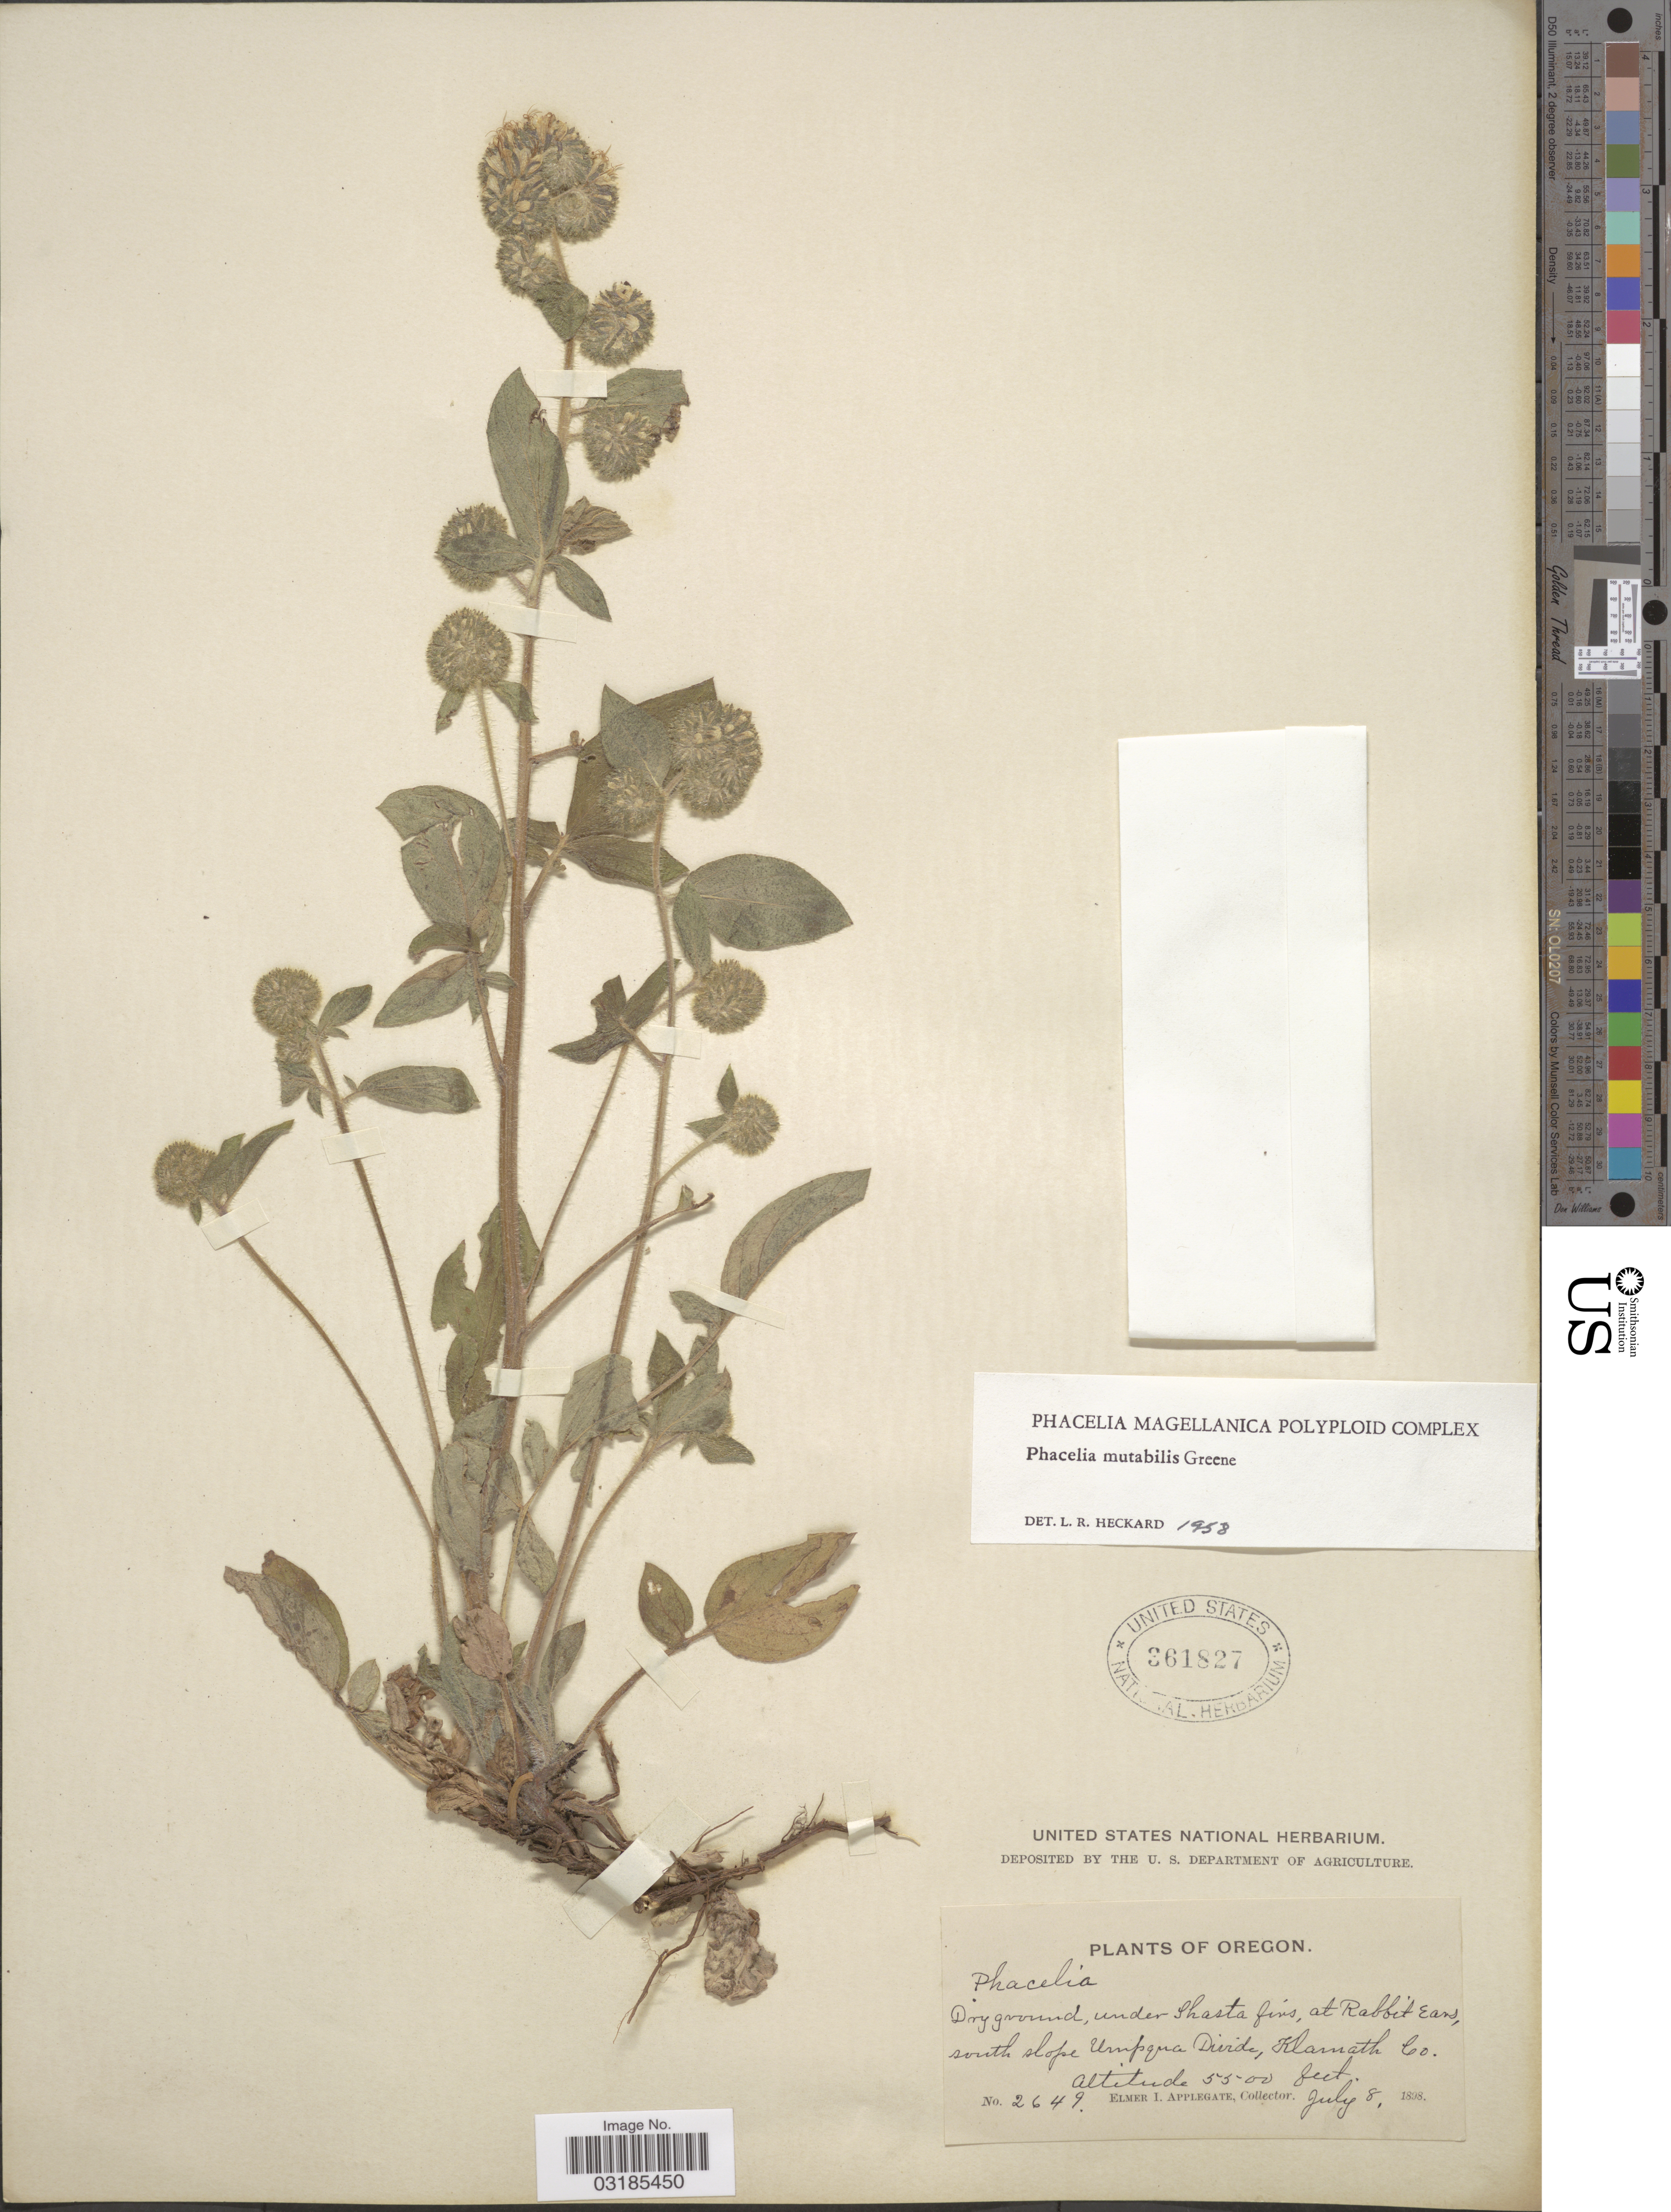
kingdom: Plantae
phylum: Tracheophyta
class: Magnoliopsida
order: Boraginales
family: Hydrophyllaceae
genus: Phacelia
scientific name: Phacelia mutabilis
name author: Greene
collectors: E. I. Applegate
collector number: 2649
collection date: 1898-07-08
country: United States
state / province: Oregon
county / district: Klamath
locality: Under Shasta firs, at Rabbit Ears, south of slope Umpqua Divide, Klamath Co.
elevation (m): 1676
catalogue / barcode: US 361827